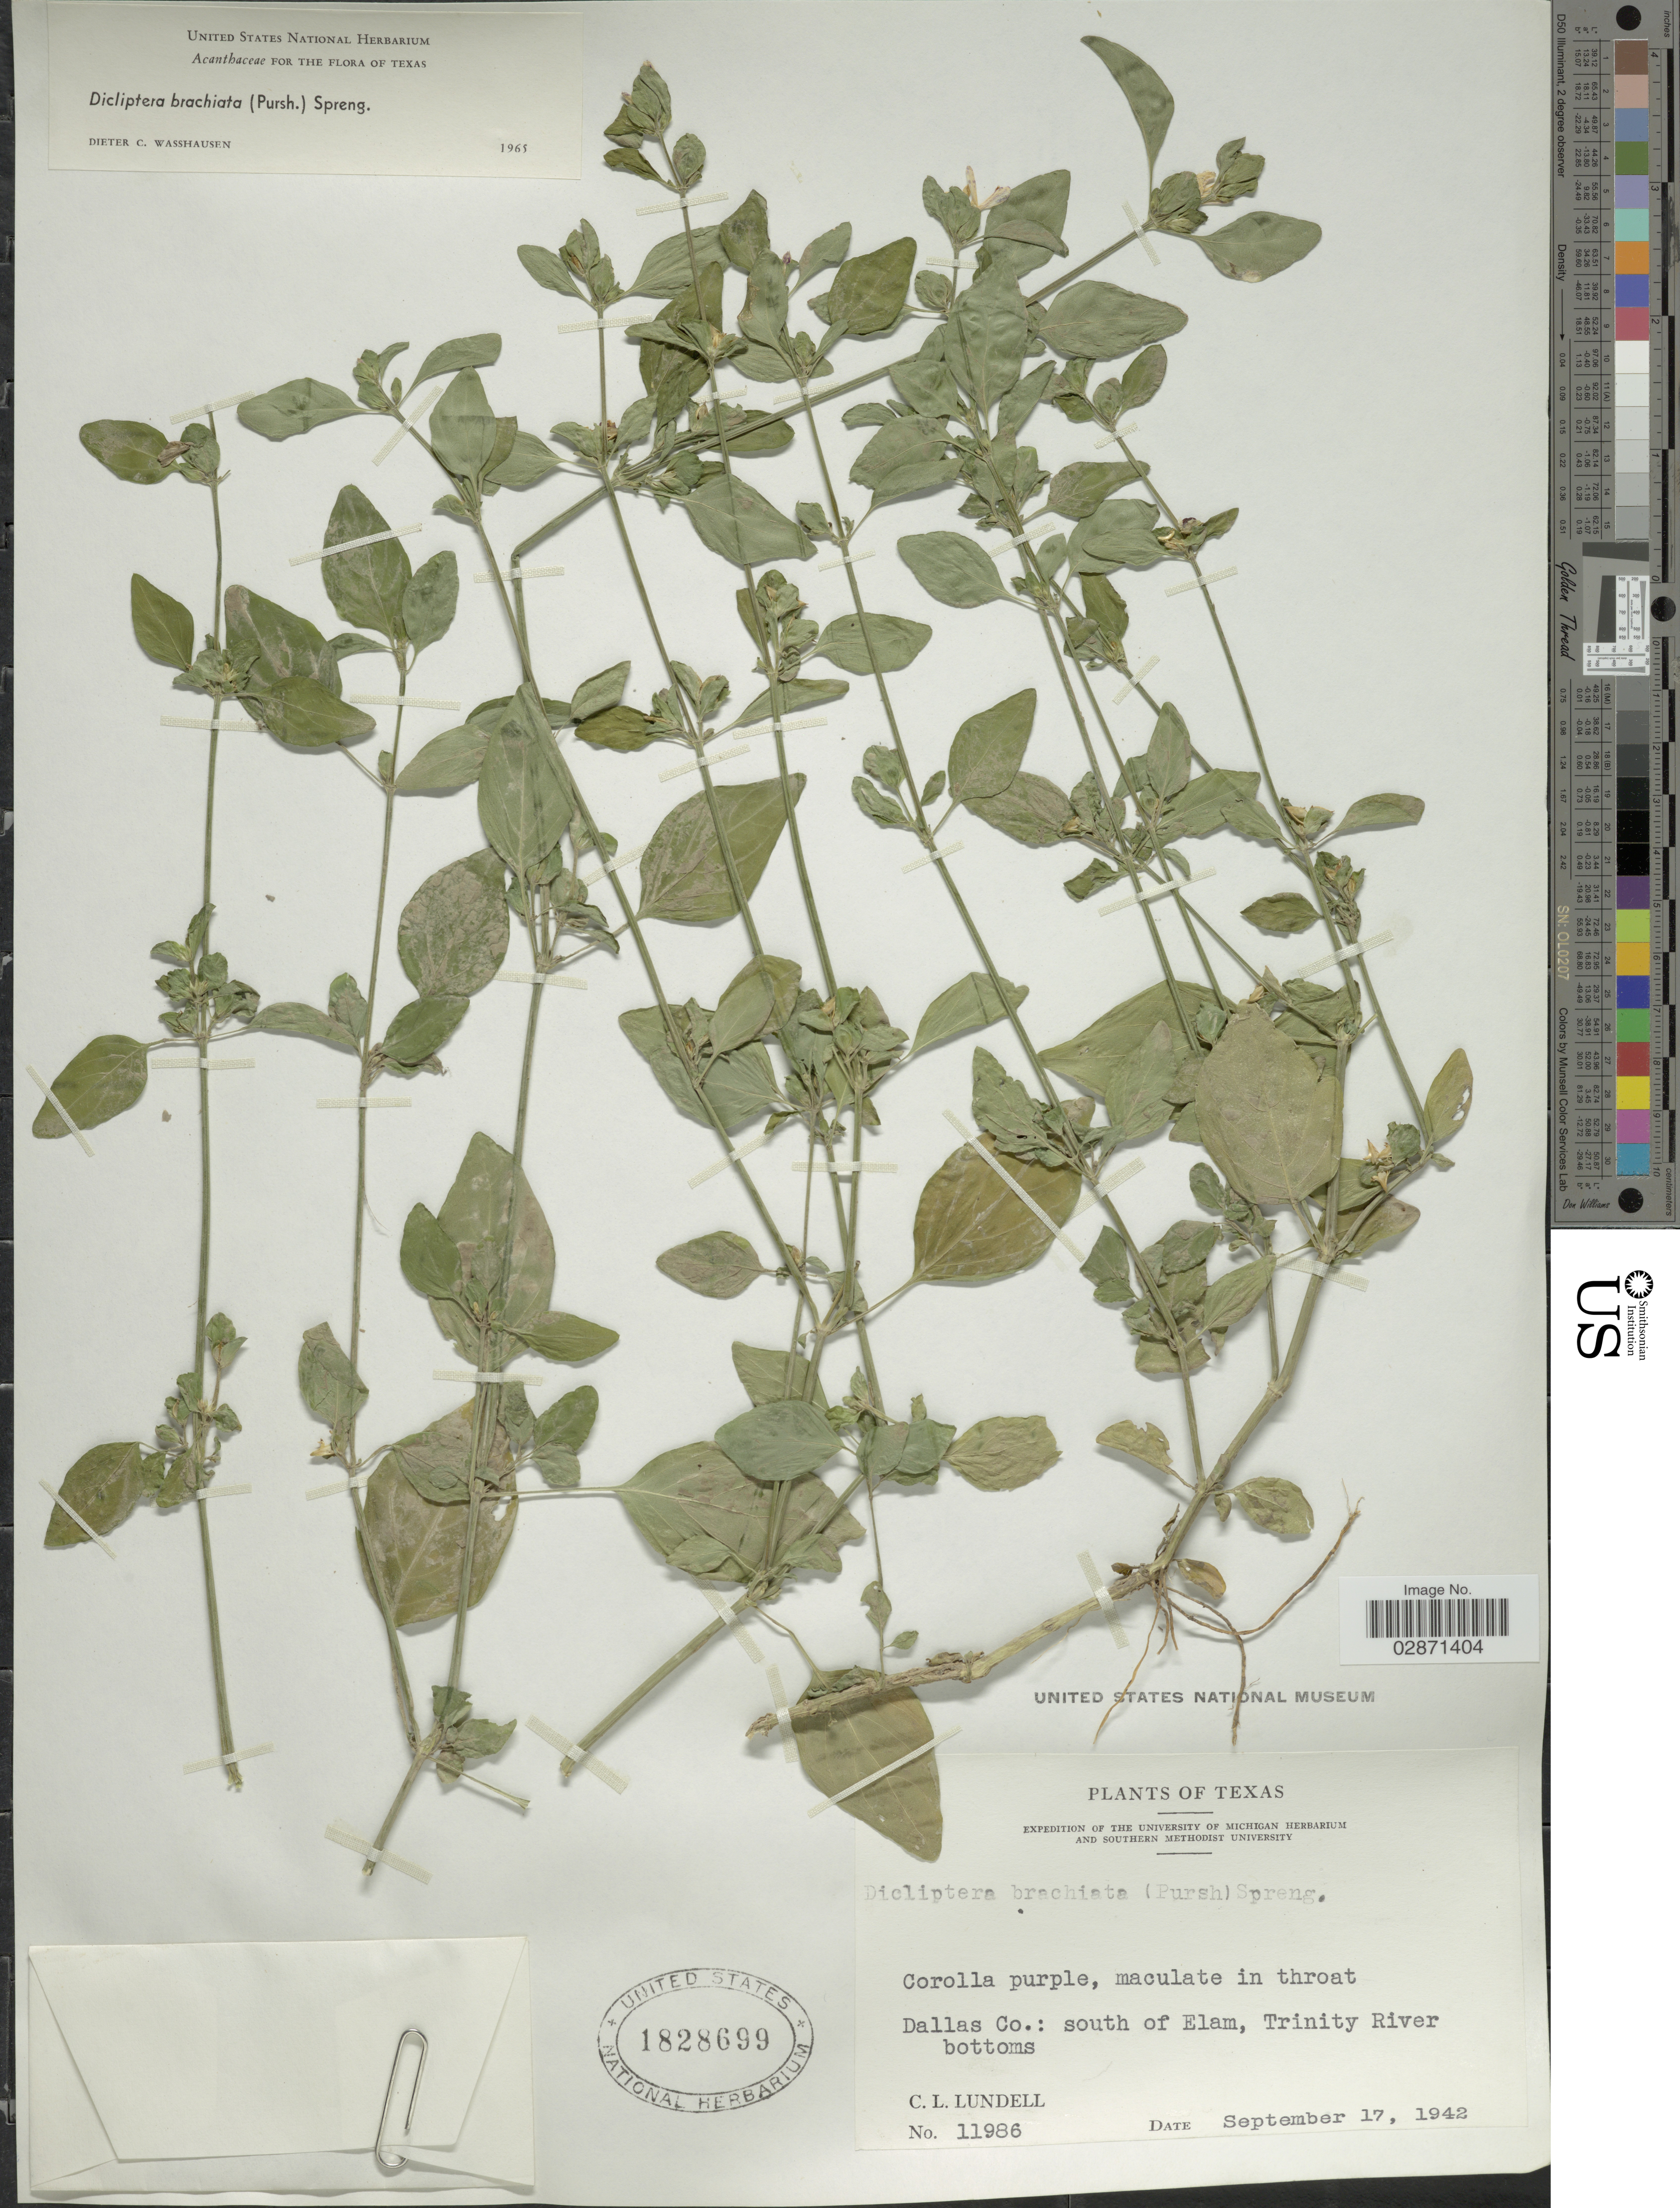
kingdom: Plantae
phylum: Tracheophyta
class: Magnoliopsida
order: Lamiales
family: Acanthaceae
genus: Dicliptera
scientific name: Dicliptera brachiata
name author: (Pursh) Spreng.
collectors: C. L. Lundell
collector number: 11986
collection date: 1942-09-17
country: United States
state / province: Texas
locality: Dallas Co.: south of Elam, Trinity River bottoms.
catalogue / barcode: US 1828699